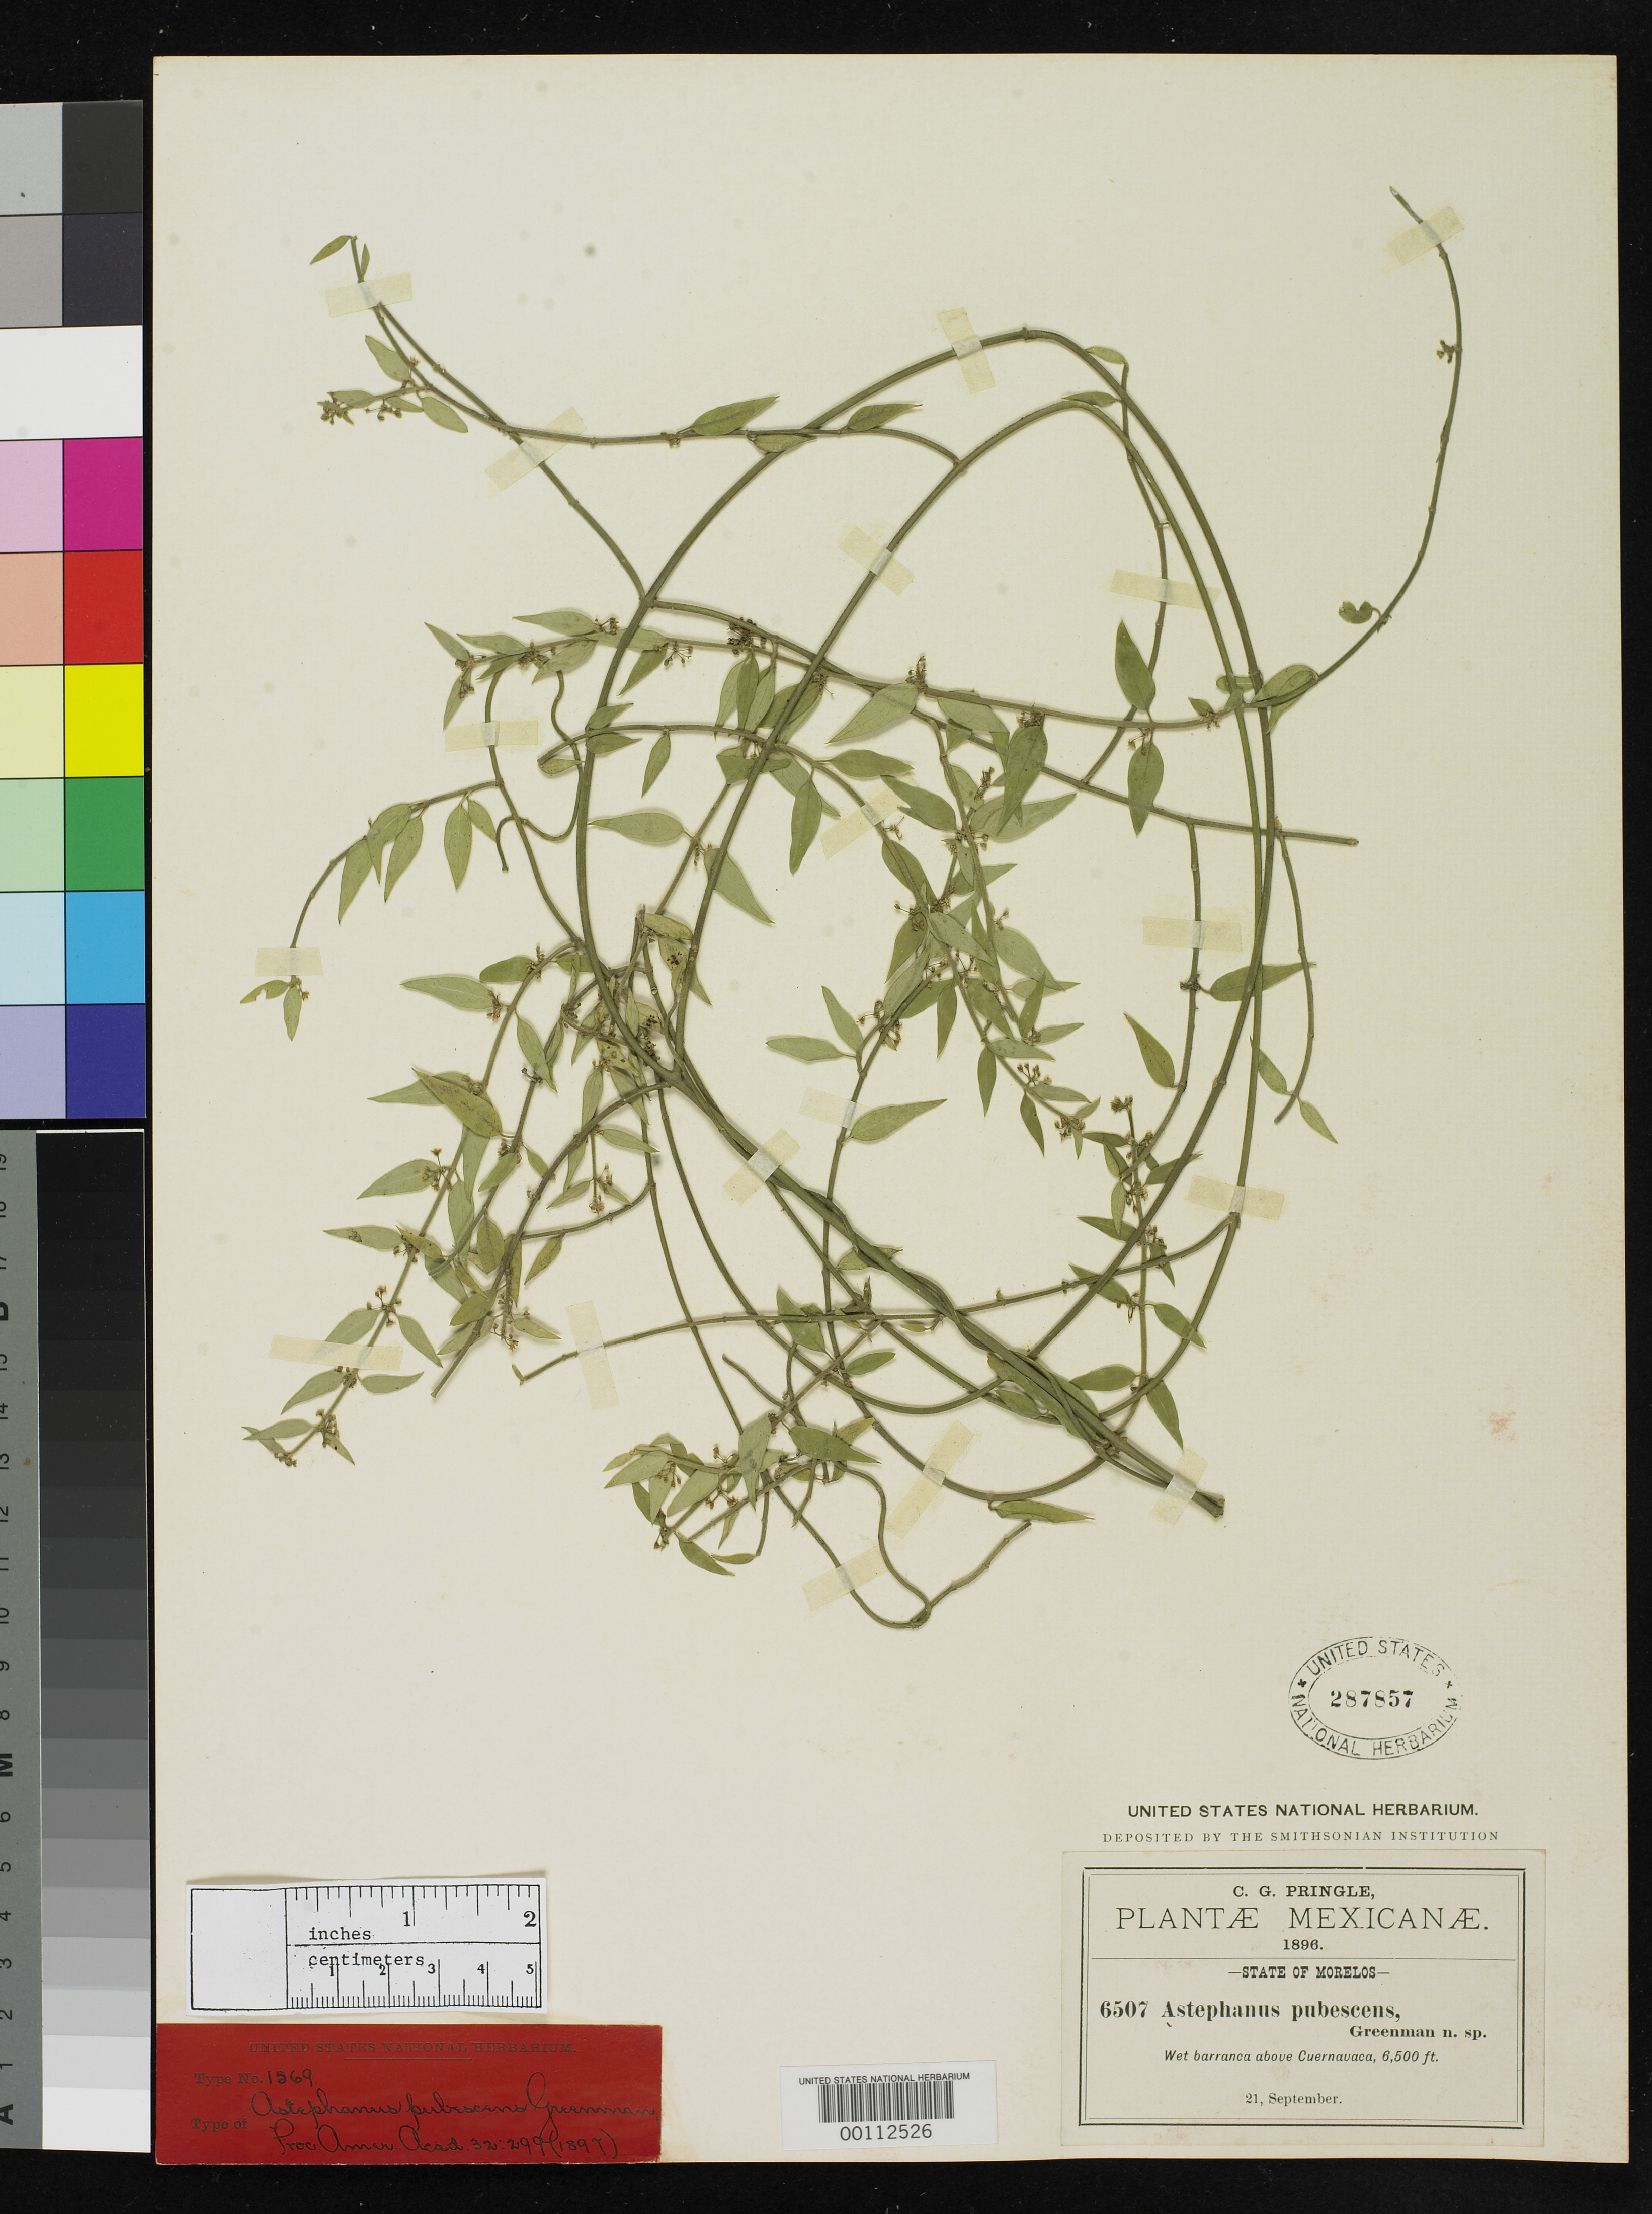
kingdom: Plantae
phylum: Tracheophyta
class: Magnoliopsida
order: Gentianales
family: Apocynaceae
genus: Astephanus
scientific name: Astephanus pubescens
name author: Greenm.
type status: Isosyntype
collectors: C. G. Pringle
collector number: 6507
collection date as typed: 21 Sep 1896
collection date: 1896-09-21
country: Mexico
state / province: Morelos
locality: Cuernavaca.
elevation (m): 1981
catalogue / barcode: US 287857